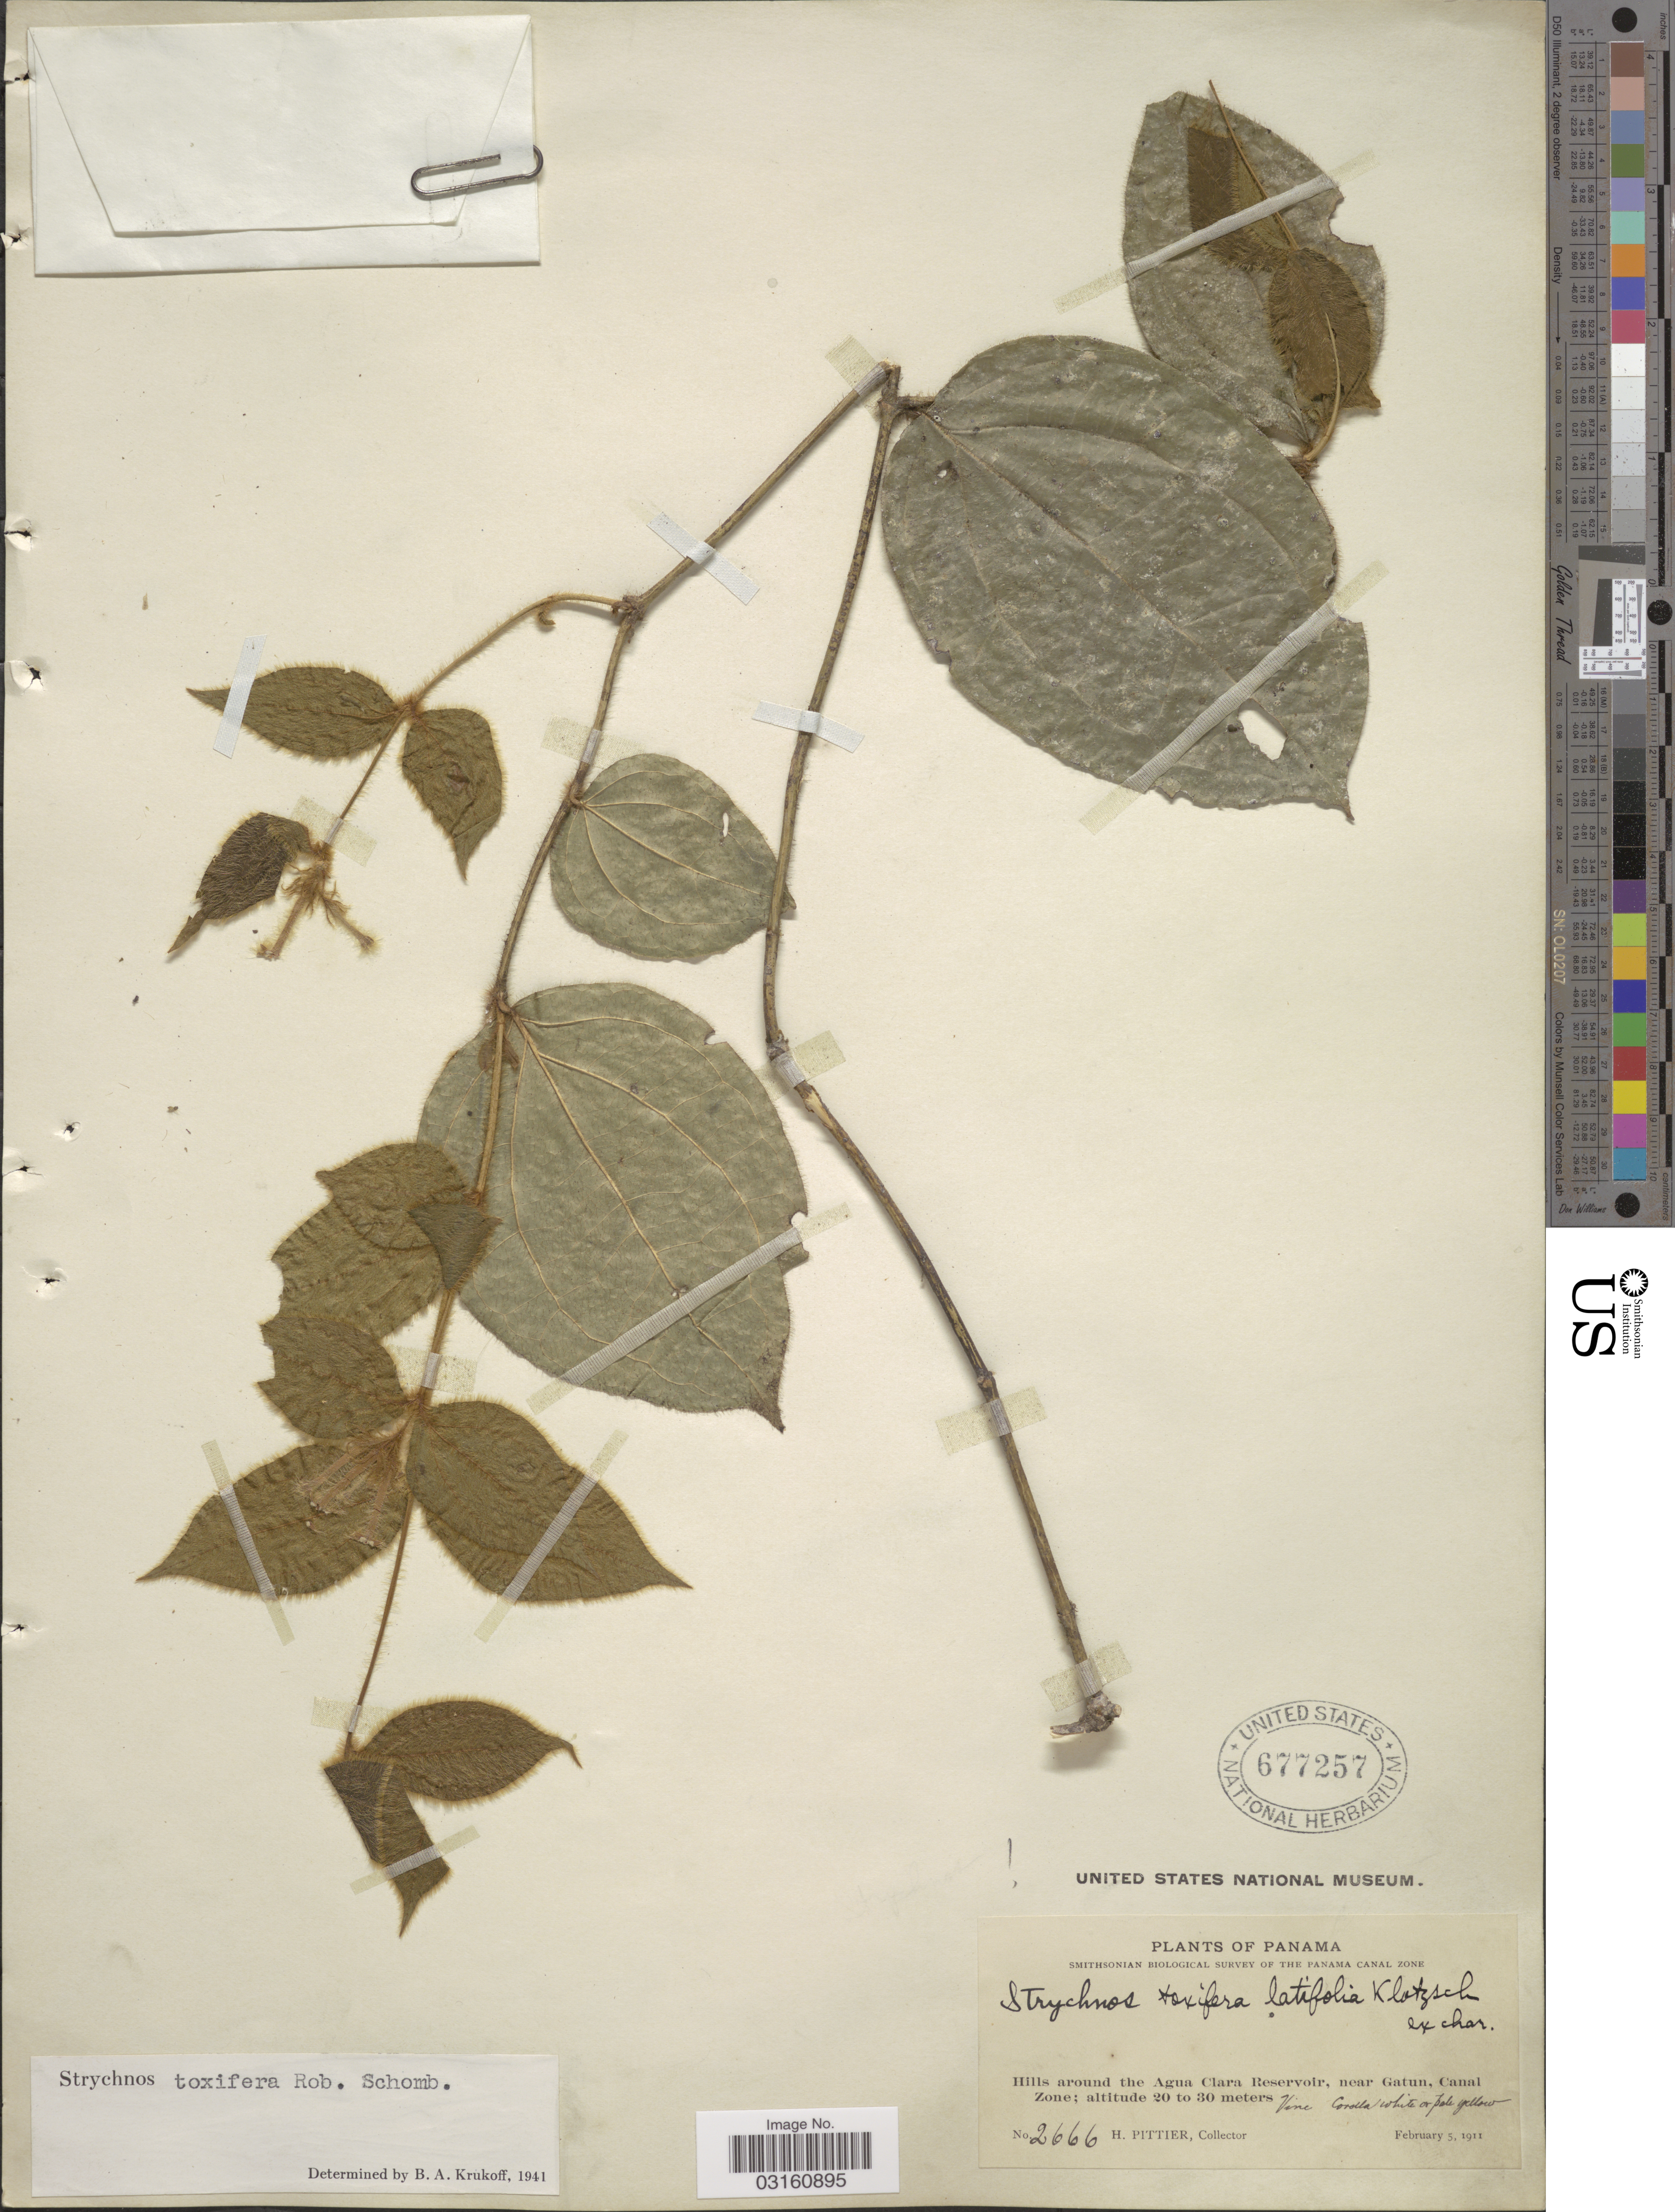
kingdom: Plantae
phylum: Tracheophyta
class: Magnoliopsida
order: Gentianales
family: Loganiaceae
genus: Strychnos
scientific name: Strychnos toxifera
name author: R.H. Schomb. ex Benth.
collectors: H. F. Pittier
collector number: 2666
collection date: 1911-02-05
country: Panama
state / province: Colón / Panamá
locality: Hills around the Agua Clara Reservoir, near Gatun, Canal Zone.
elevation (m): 20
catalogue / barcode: US 677257